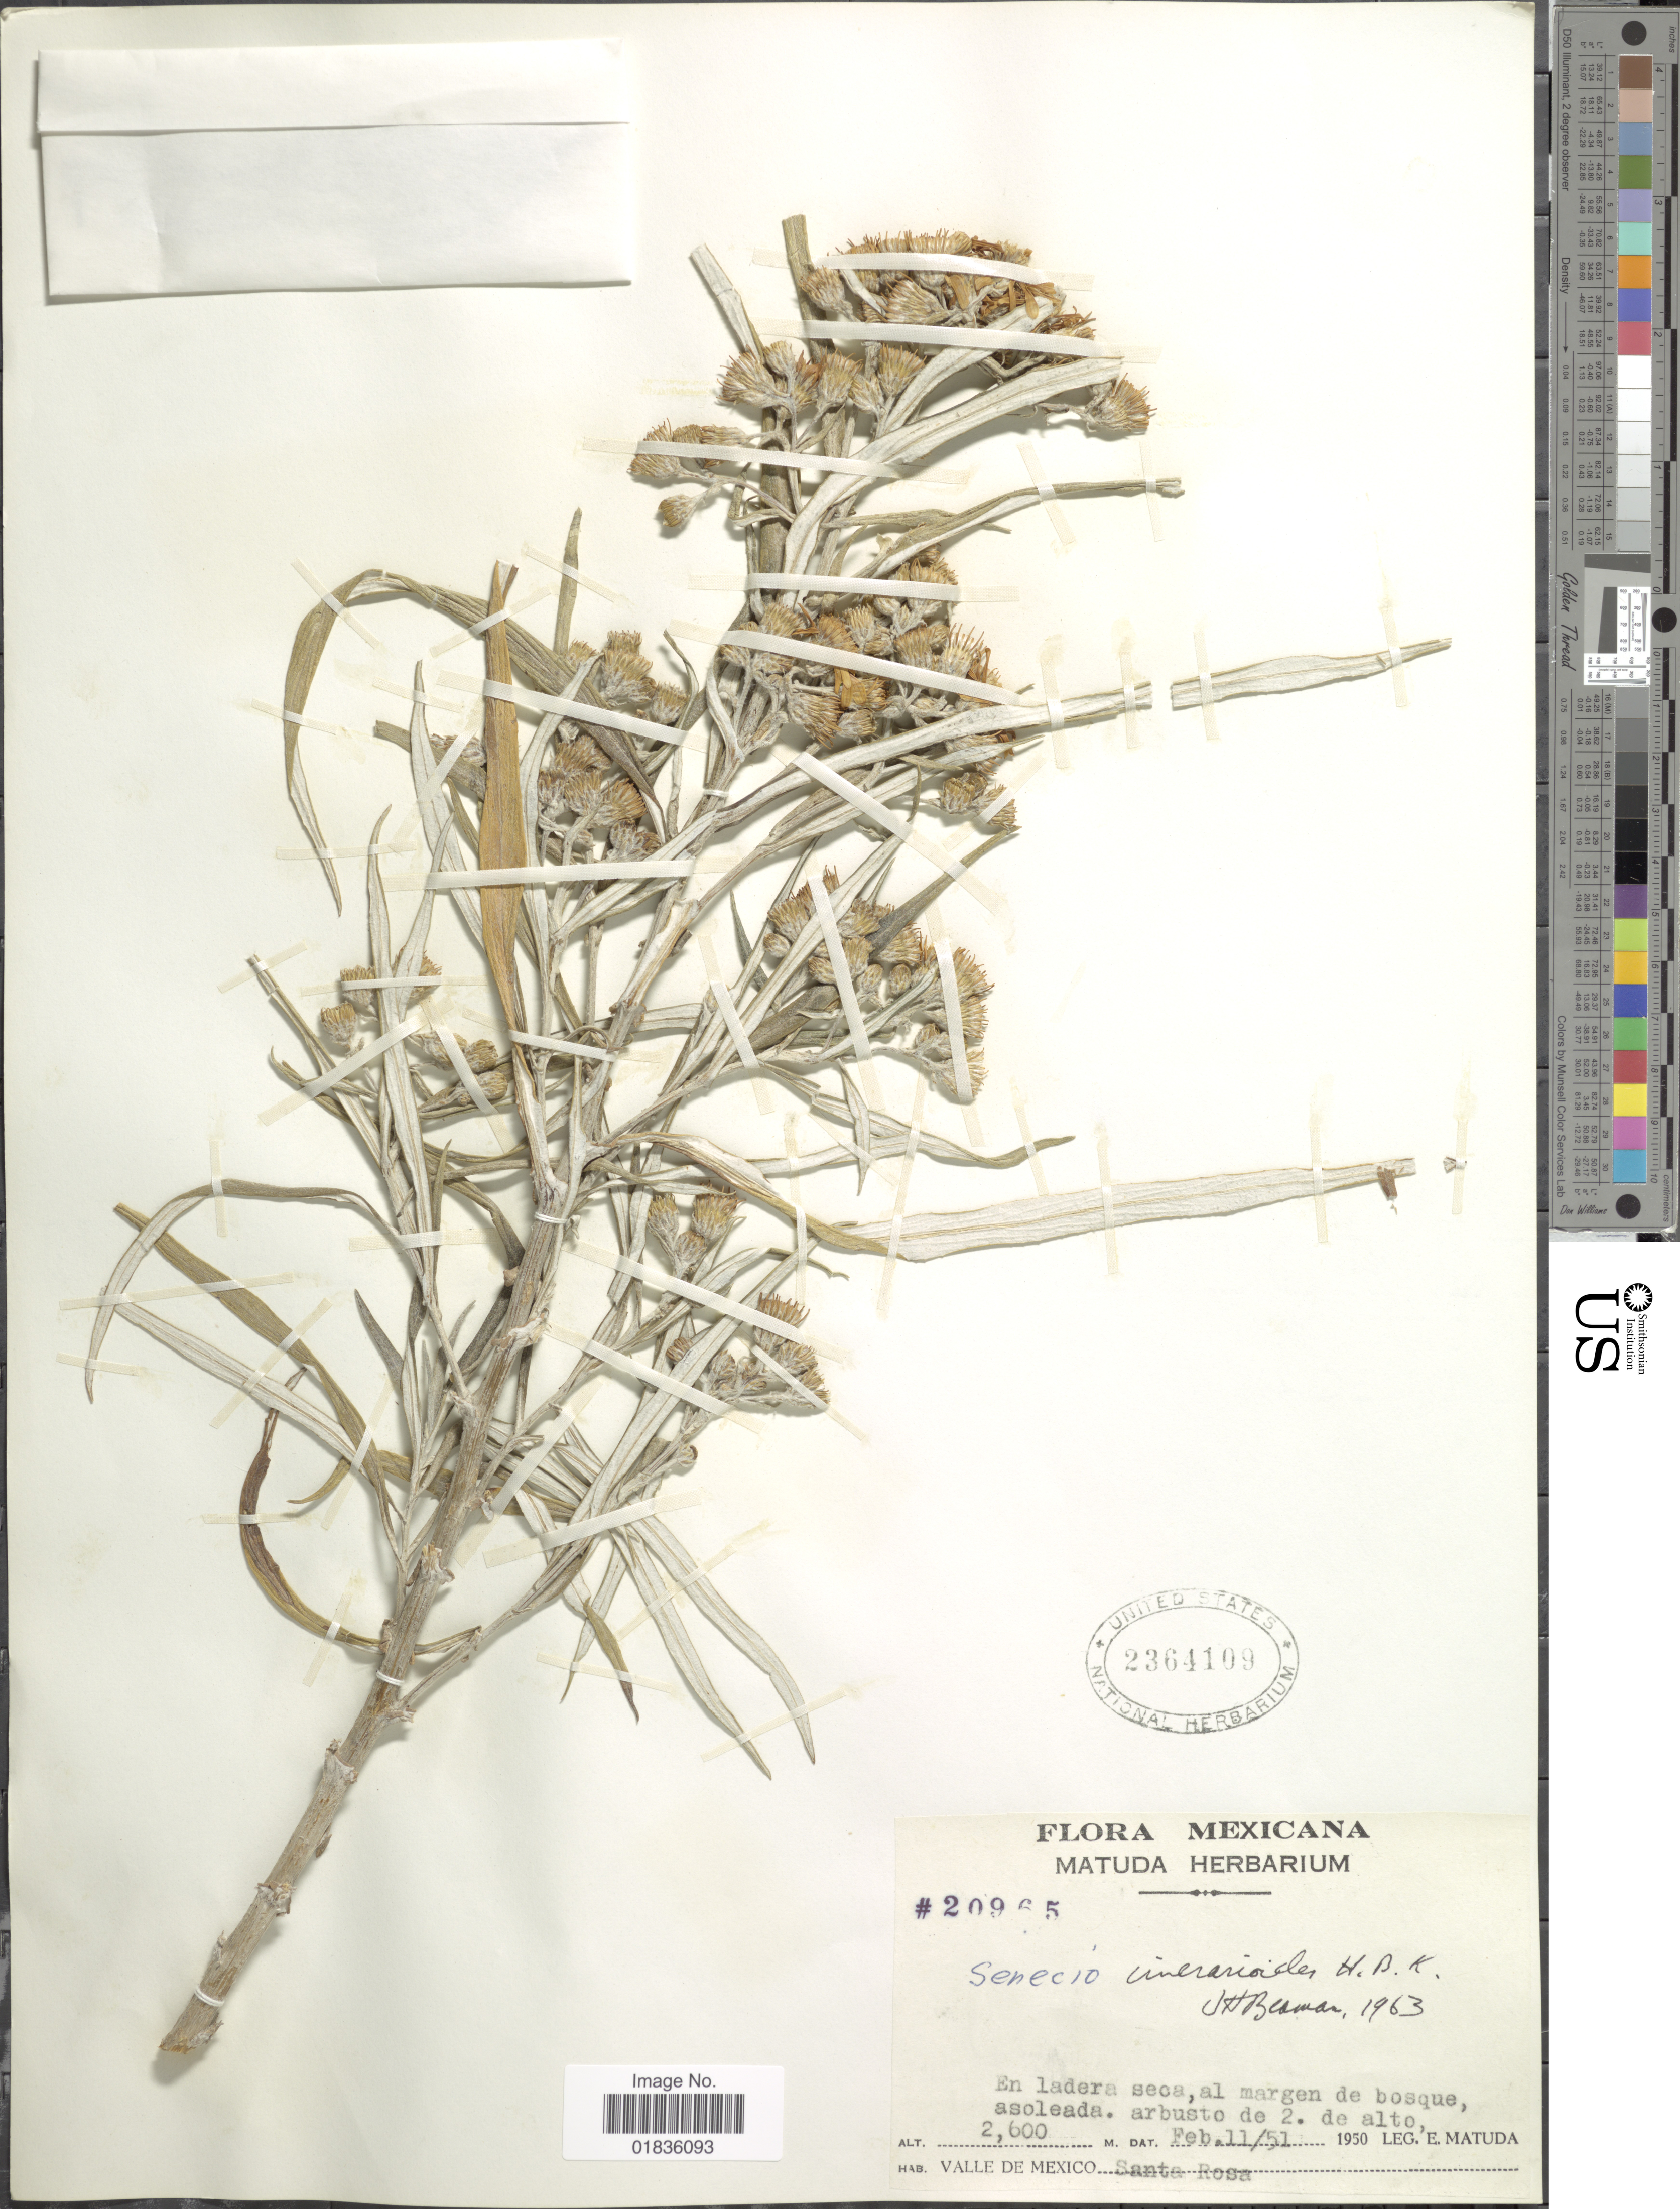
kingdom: Plantae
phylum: Tracheophyta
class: Magnoliopsida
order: Asterales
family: Asteraceae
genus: Senecio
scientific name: Senecio cinerarioides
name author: Kunth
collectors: E. Matuda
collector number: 20965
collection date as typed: Transcribed d/m/y: 11/2/51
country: Mexico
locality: Valle de Mexico Santa Rosa.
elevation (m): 2600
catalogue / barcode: US 2364109